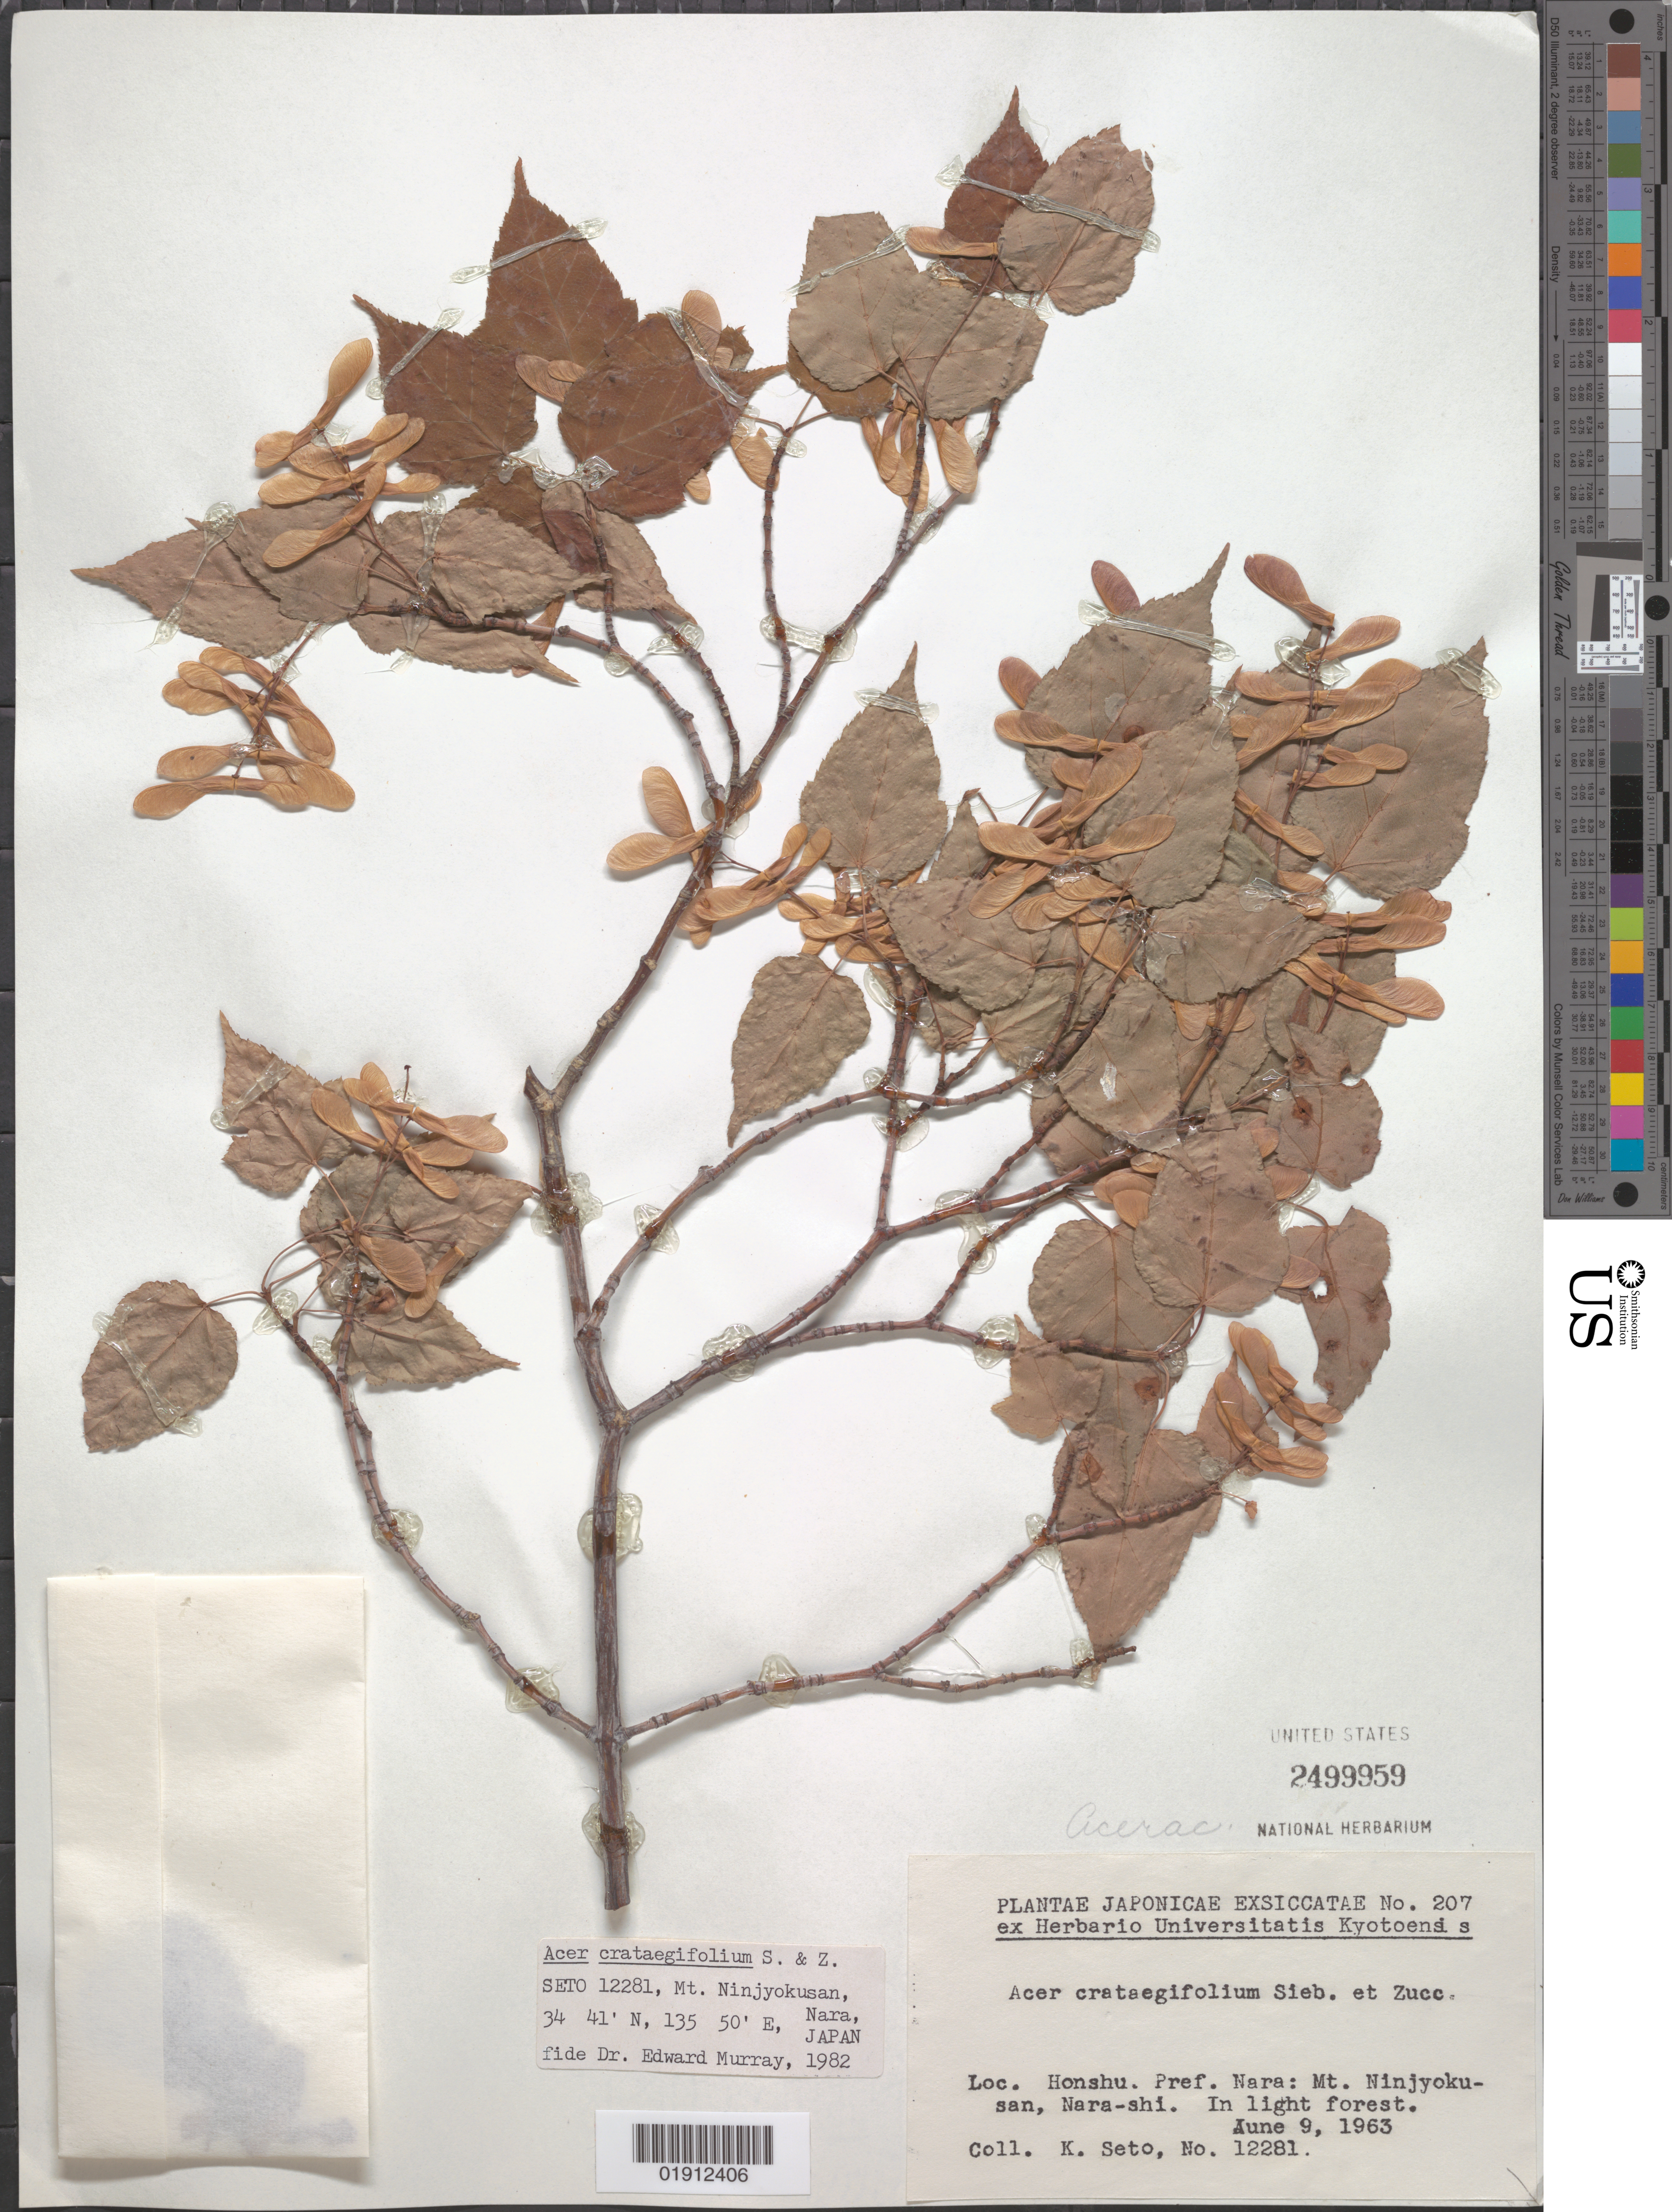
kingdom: Plantae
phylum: Tracheophyta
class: Magnoliopsida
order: Sapindales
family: Sapindaceae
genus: Acer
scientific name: Acer crataegifolium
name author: Siebold & Zucc.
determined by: Murray, Edward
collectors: K. Seto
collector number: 12281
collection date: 1963-06-09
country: Japan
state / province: Nara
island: Honshu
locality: Honshu Pref., Nara: Mt. Ninjyoku-san, Nara-shi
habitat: In light forest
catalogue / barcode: US 2499959